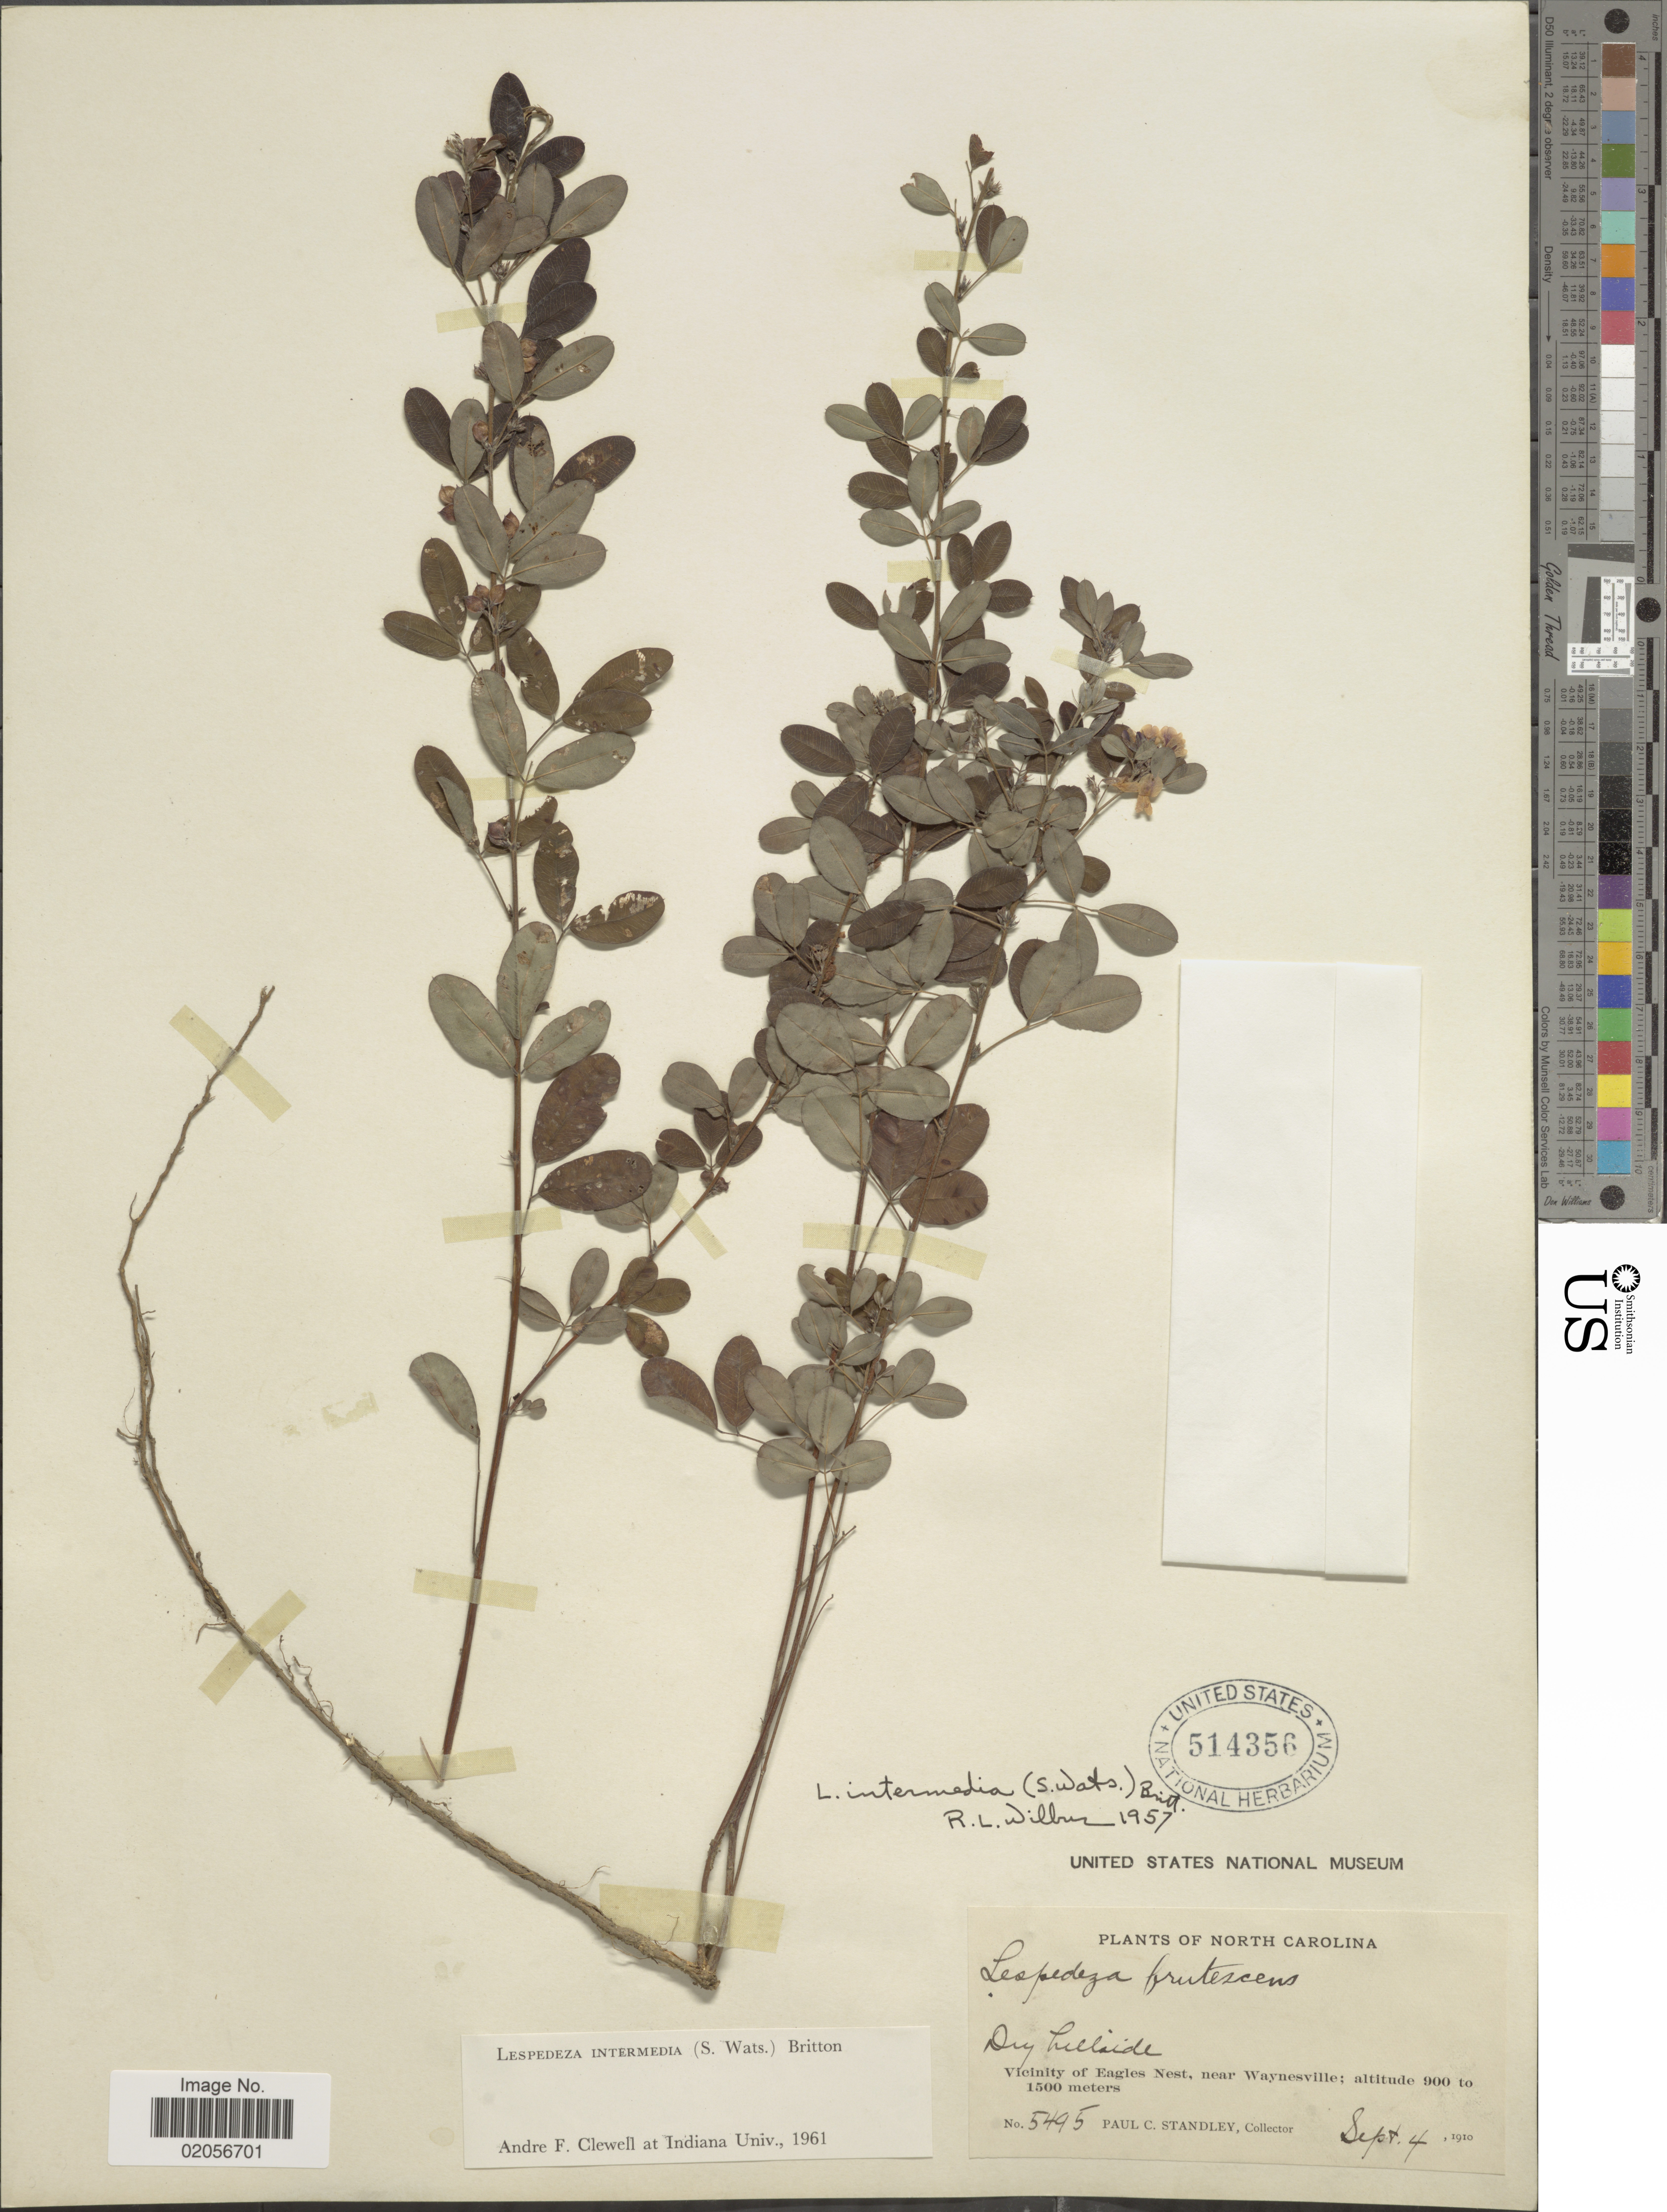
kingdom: Plantae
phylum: Tracheophyta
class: Magnoliopsida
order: Fabales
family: Fabaceae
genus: Lespedeza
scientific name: Lespedeza intermedia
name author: (S. Watson) Britton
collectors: P. C. Standley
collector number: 5495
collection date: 1910-09-04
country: United States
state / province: North Carolina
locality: Dry hillside, Vicinity of Eagles Nest, near Waynesville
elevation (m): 900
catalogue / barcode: US 514356